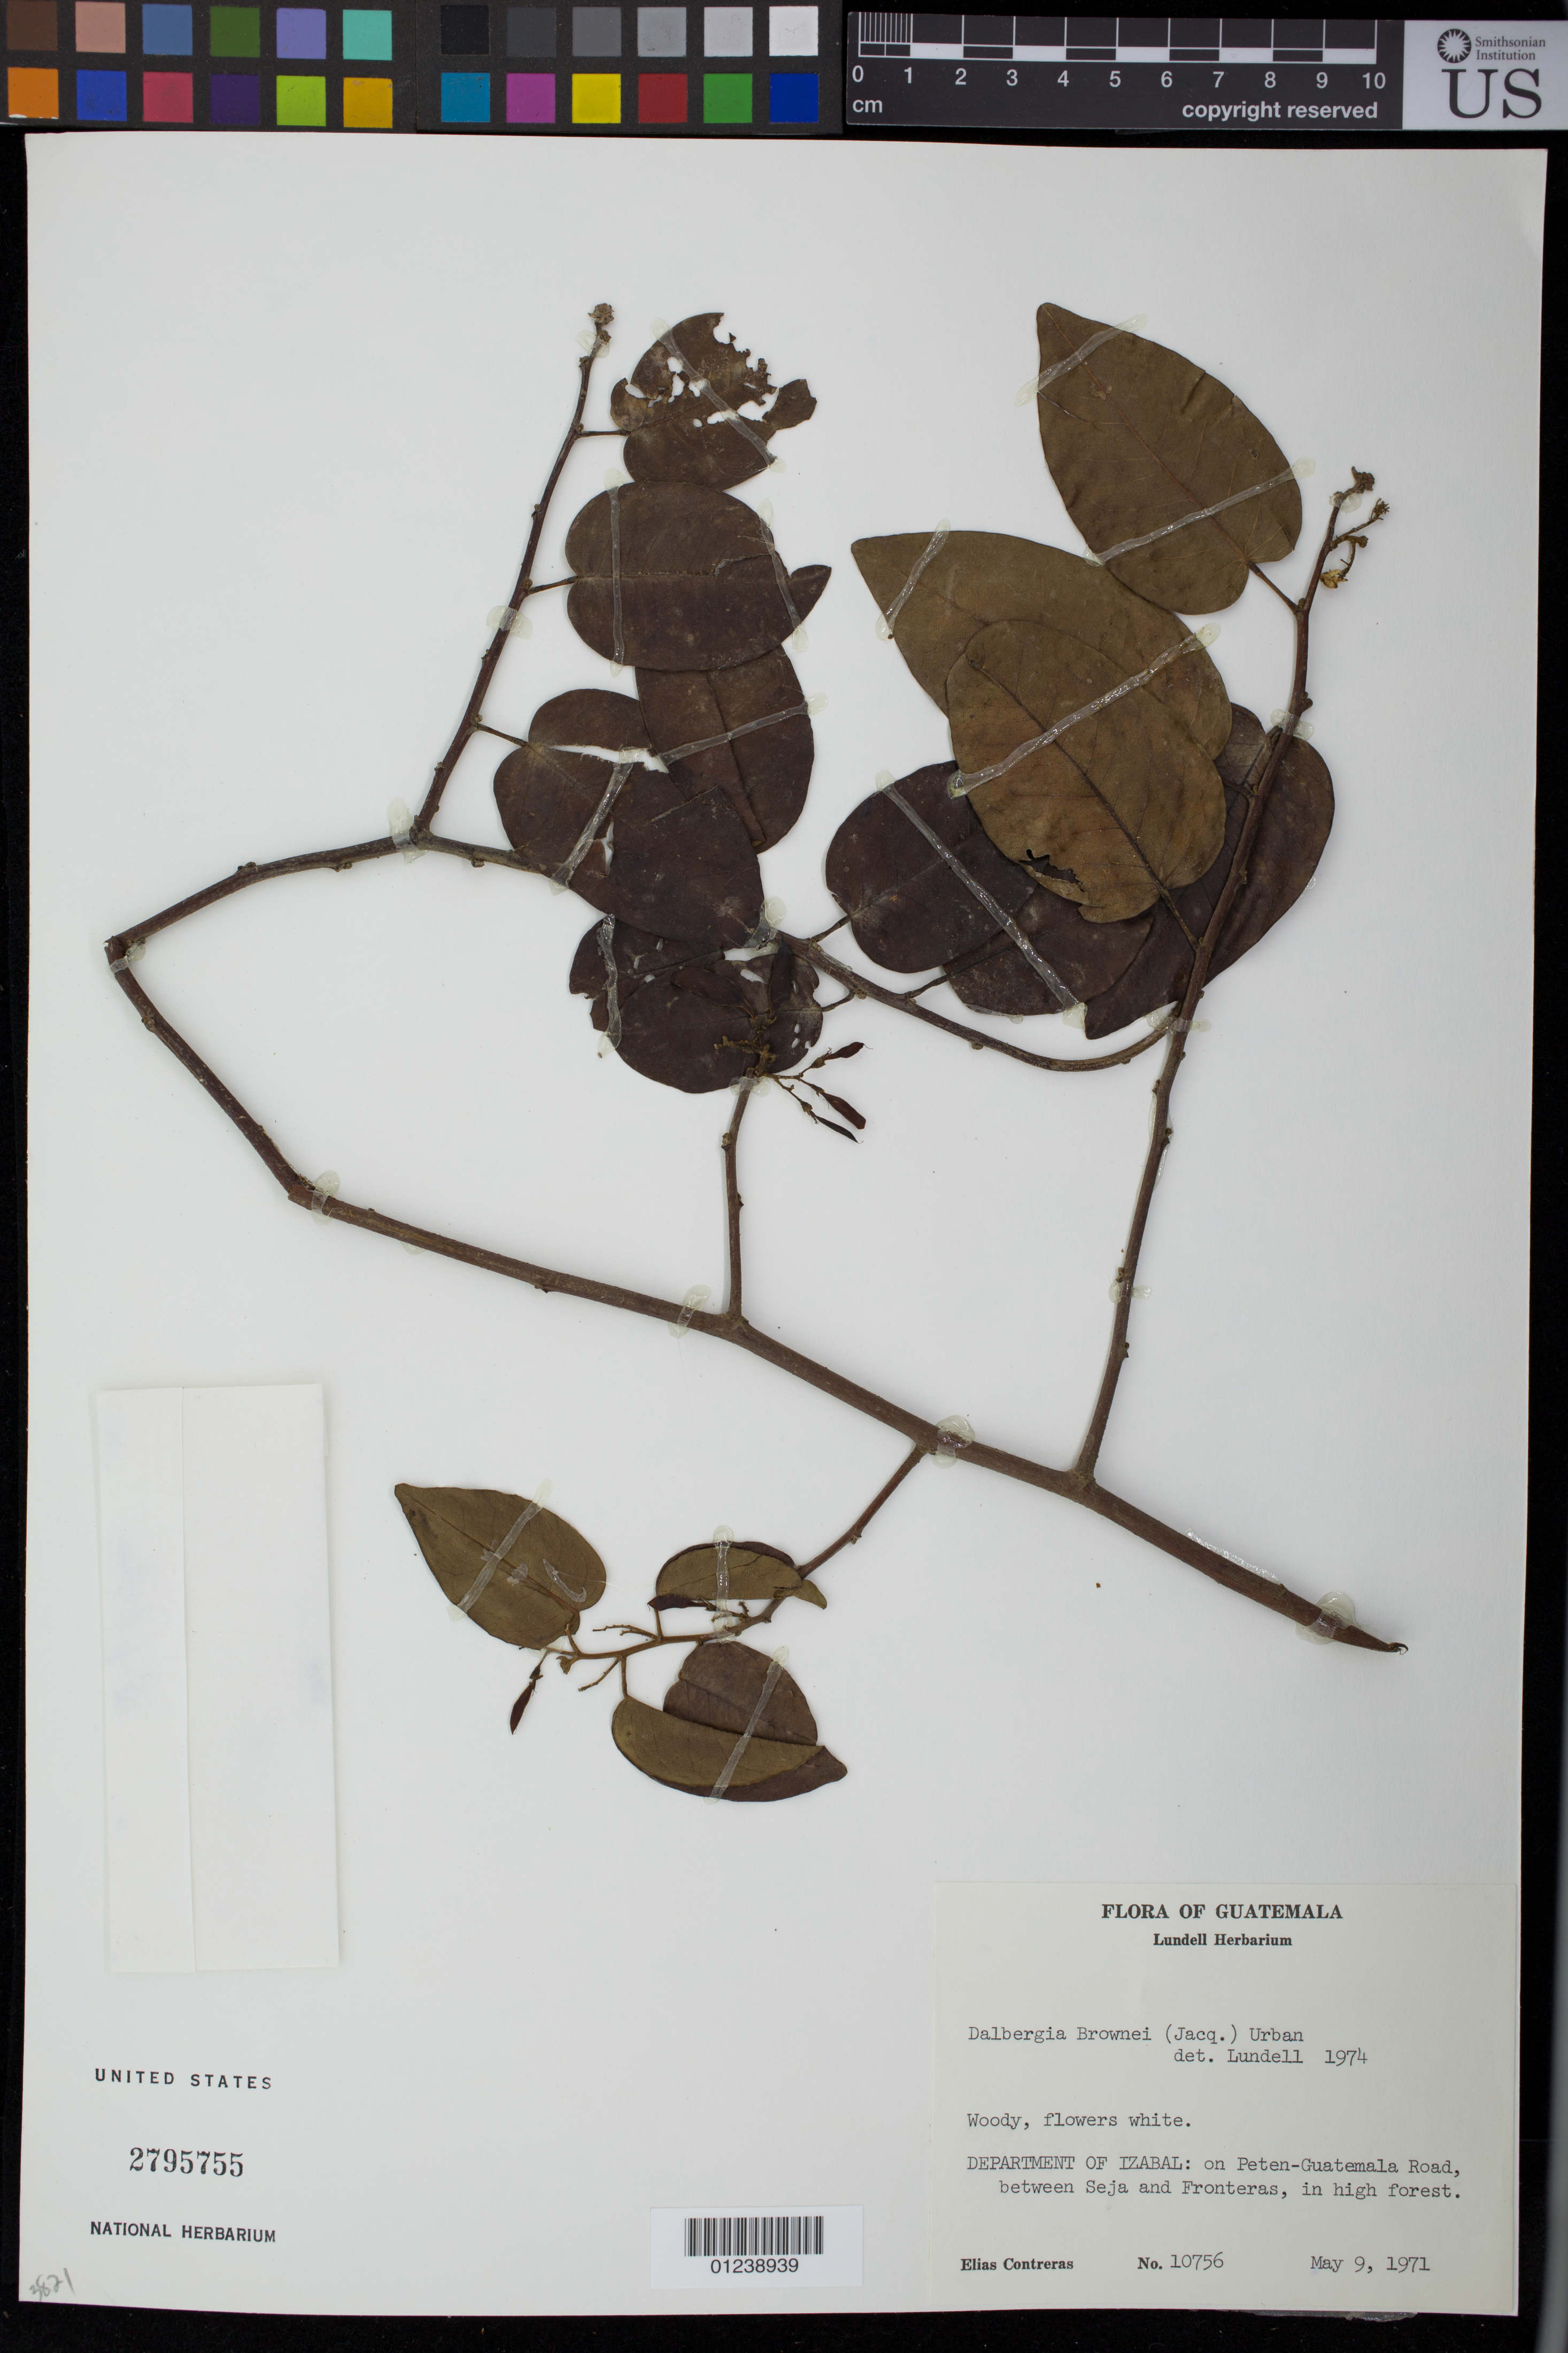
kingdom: Plantae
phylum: Tracheophyta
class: Magnoliopsida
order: Fabales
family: Fabaceae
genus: Dalbergia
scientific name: Dalbergia brownei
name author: (Jacq.) Schinz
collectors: E. Contreras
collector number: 10756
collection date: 1971-05-09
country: Guatemala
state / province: Izabal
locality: on Peten-Guatemala Road, between Seja and Fronteras, in high forest.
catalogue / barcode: US 2795755